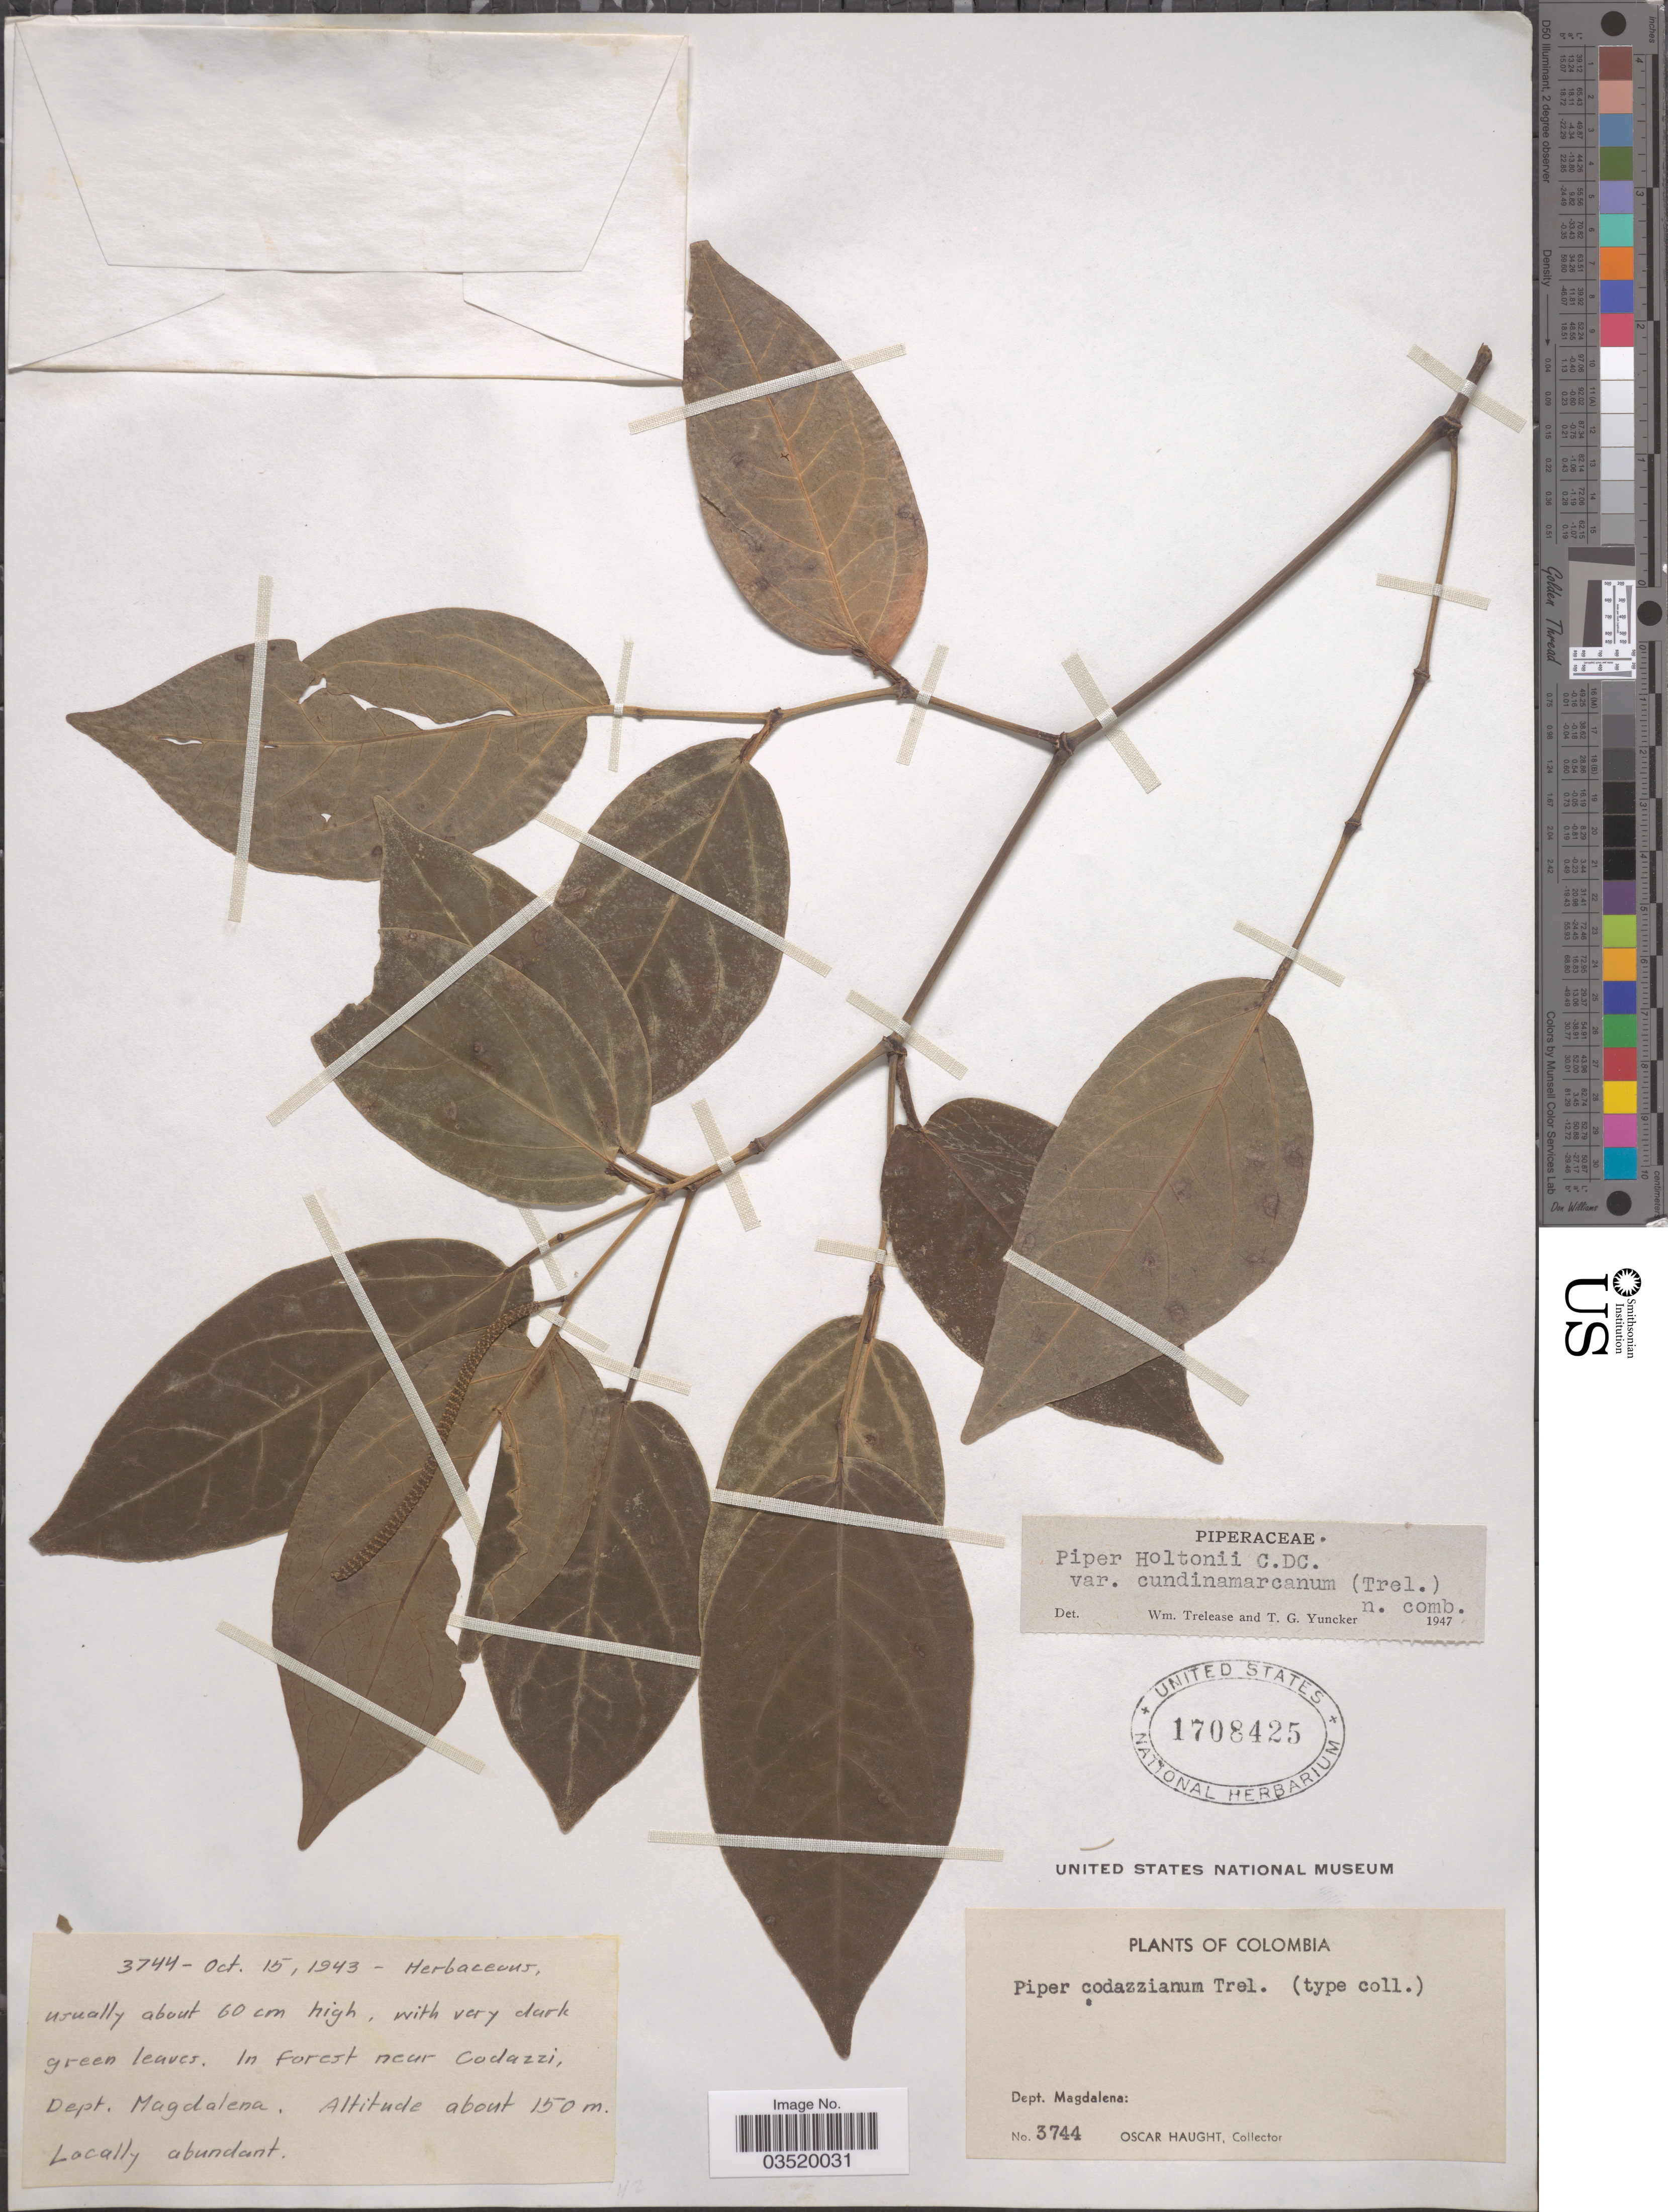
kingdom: Plantae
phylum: Tracheophyta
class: Magnoliopsida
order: Piperales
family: Piperaceae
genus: Piper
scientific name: Piper holtonii var. cundinamarcanum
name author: Trel. & Yunck.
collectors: O. L. Haught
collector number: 3744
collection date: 1943-10-15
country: Colombia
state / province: Magdalena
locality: Dept. Magdalena: Near Codazzi.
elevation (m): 150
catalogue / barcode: US 1708425